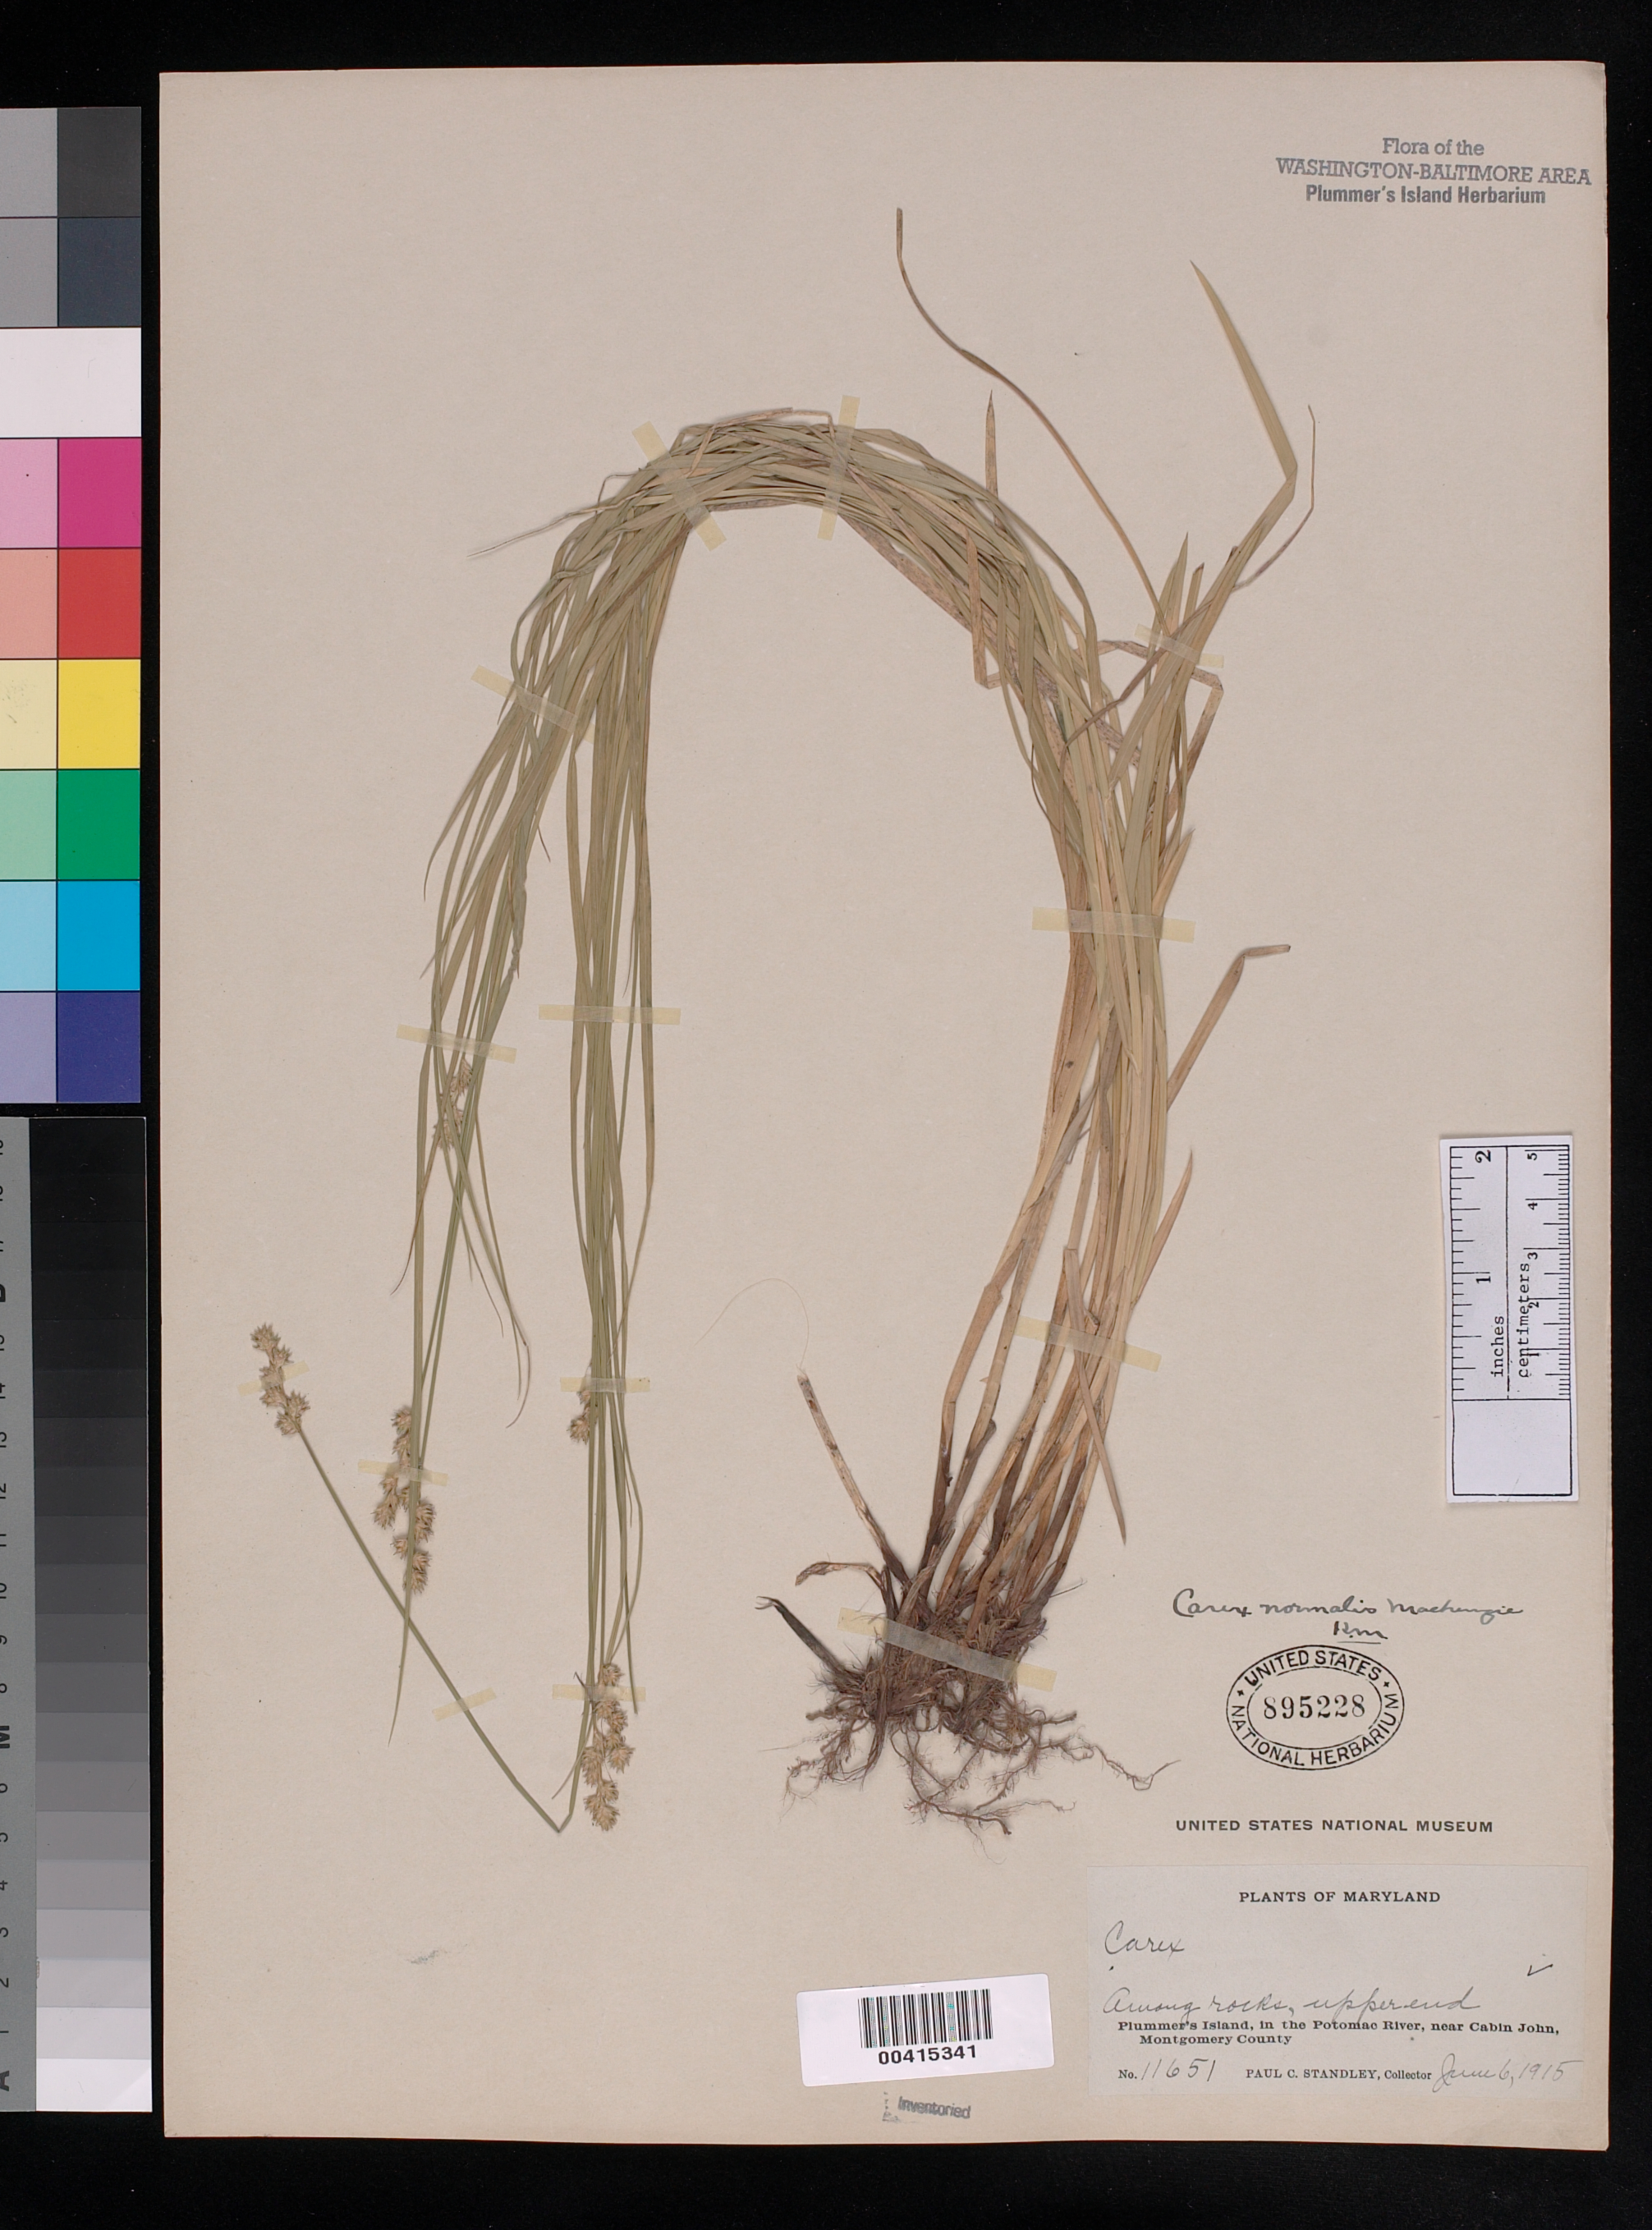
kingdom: Plantae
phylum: Tracheophyta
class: Liliopsida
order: Poales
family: Cyperaceae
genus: Carex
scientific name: Carex normalis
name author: Mack.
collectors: P. C. Standley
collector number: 11651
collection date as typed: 06 Jun 1915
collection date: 1915-06-06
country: United States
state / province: Maryland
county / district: Montgomery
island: Plummers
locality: Plummer's Island; Upper End Plummers Island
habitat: Among rocks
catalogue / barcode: US 895228